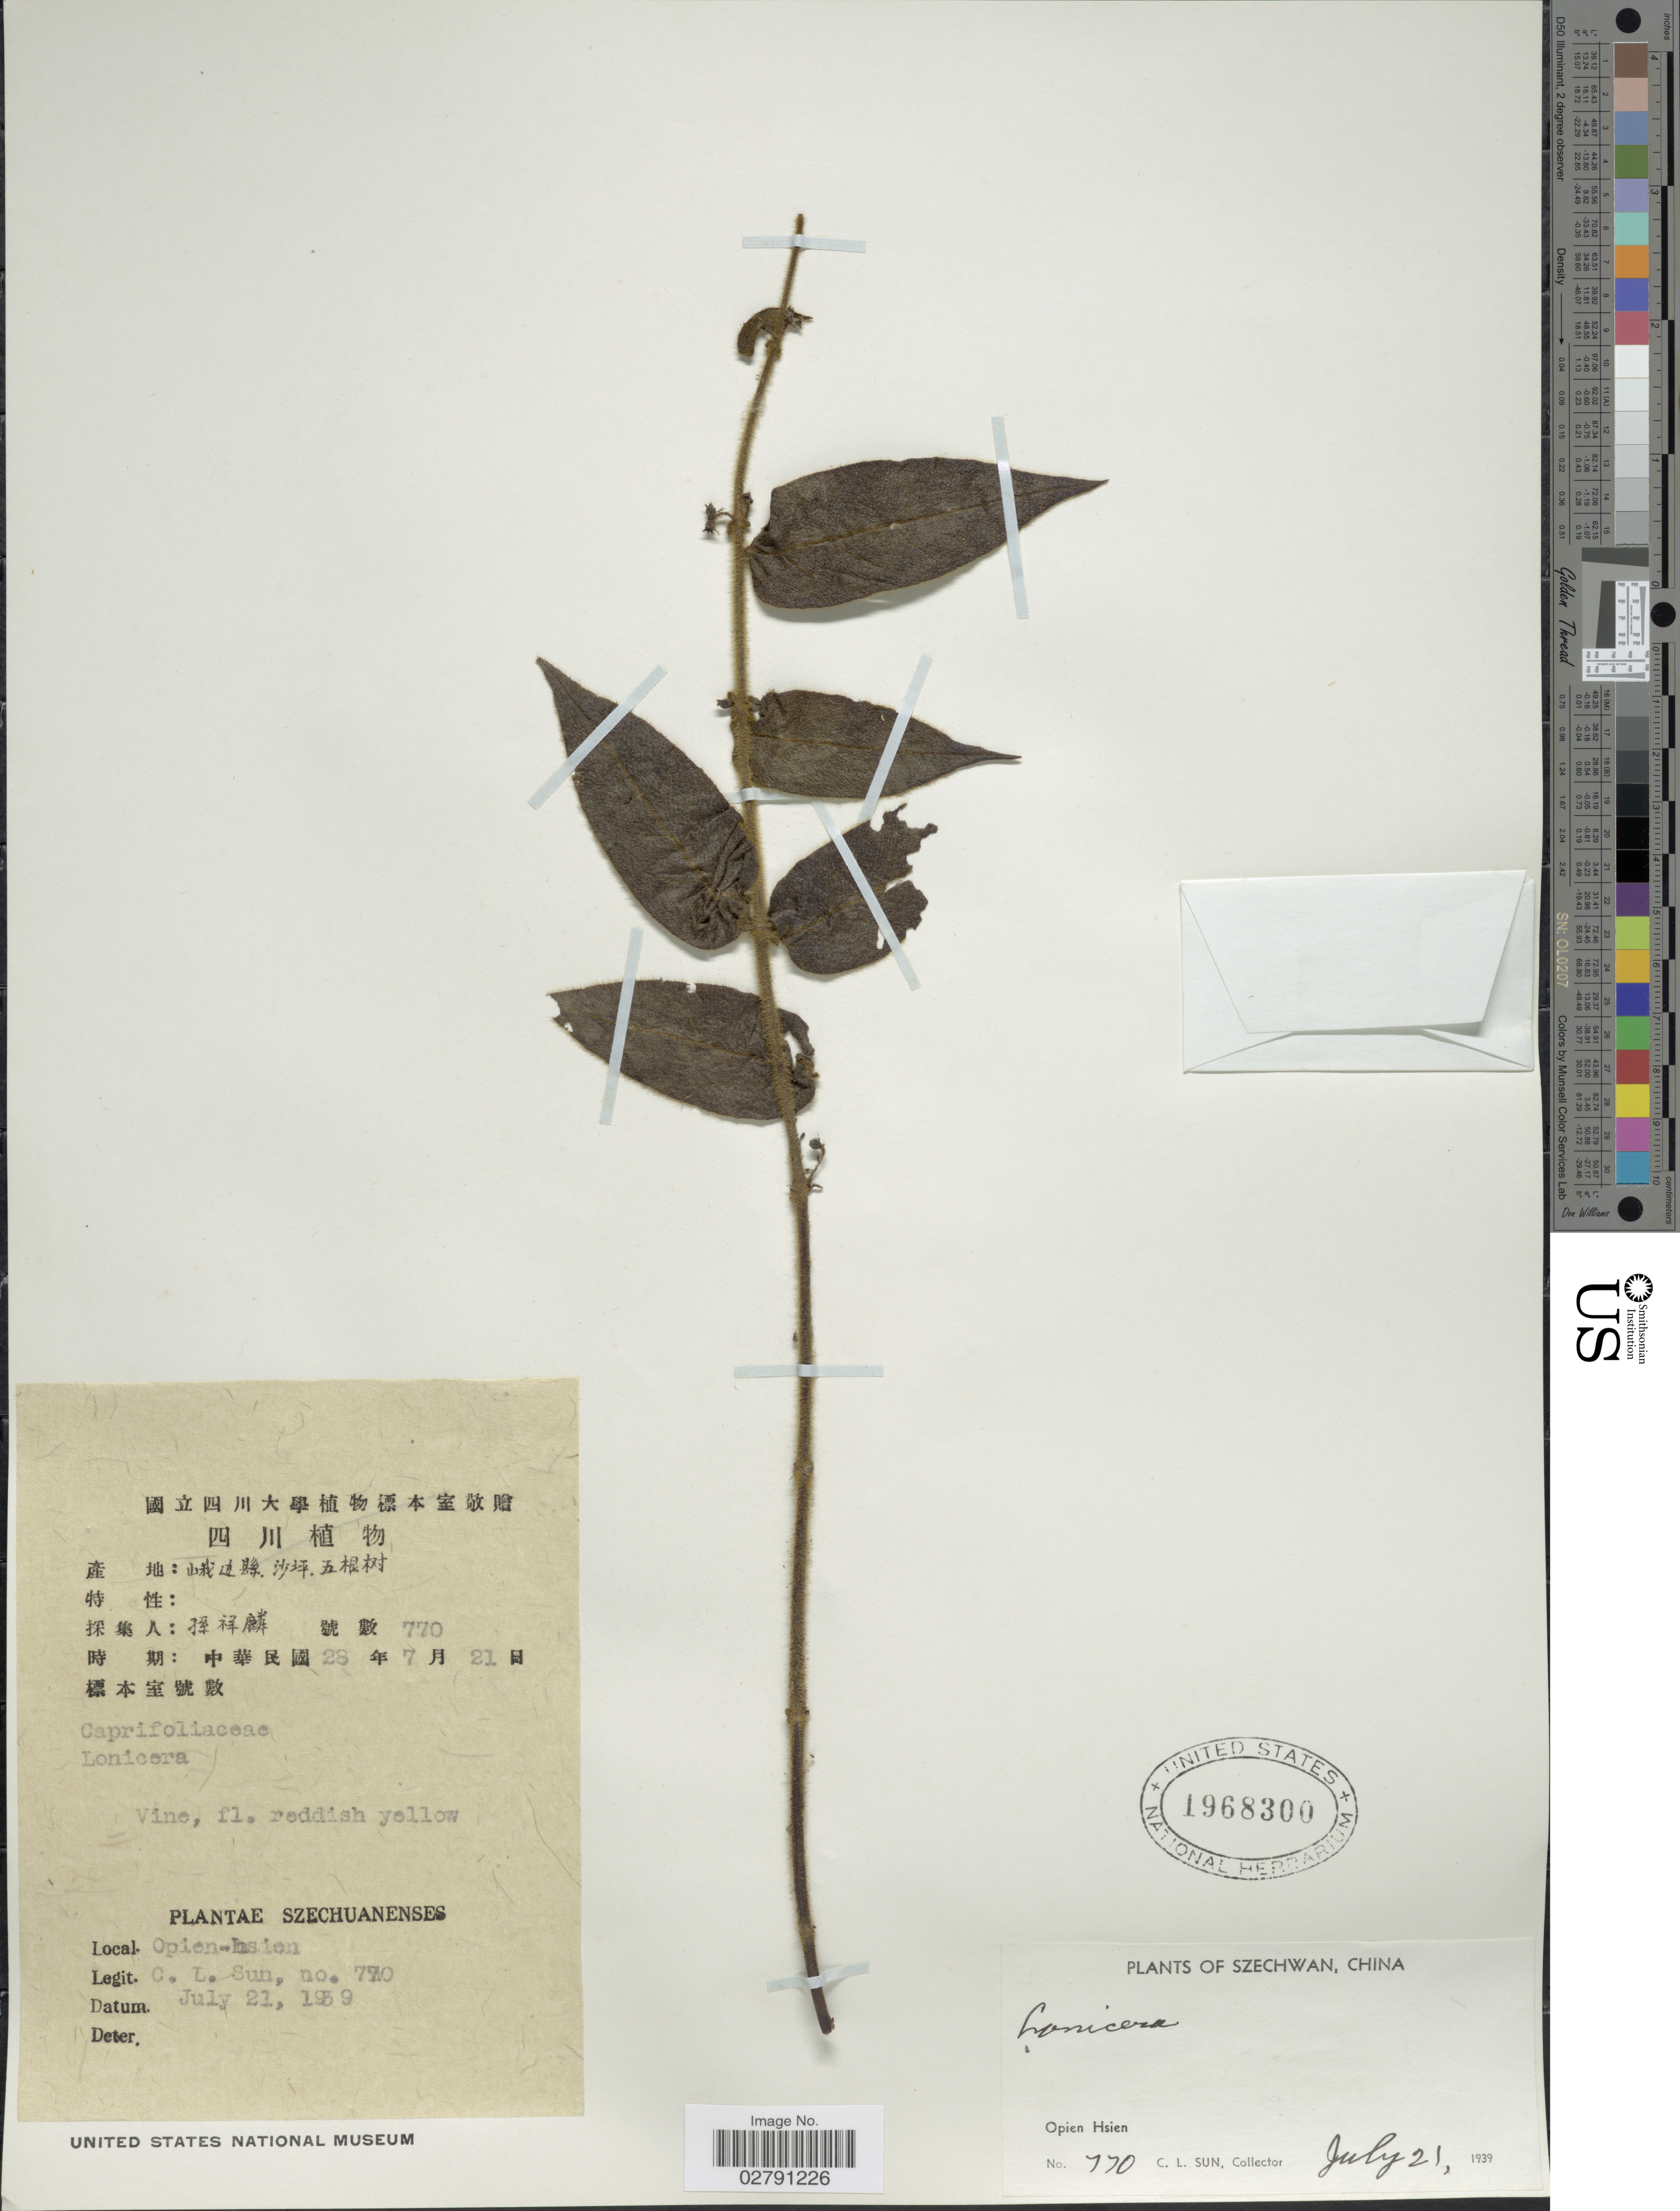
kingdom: Plantae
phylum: Tracheophyta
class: Magnoliopsida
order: Dipsacales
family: Caprifoliaceae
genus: Lonicera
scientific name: Lonicera sp.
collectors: C. Sun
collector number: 770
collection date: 1939-07-21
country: China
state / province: Sichuan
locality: Szechwan. Opien Hsien.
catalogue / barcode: US 1968300